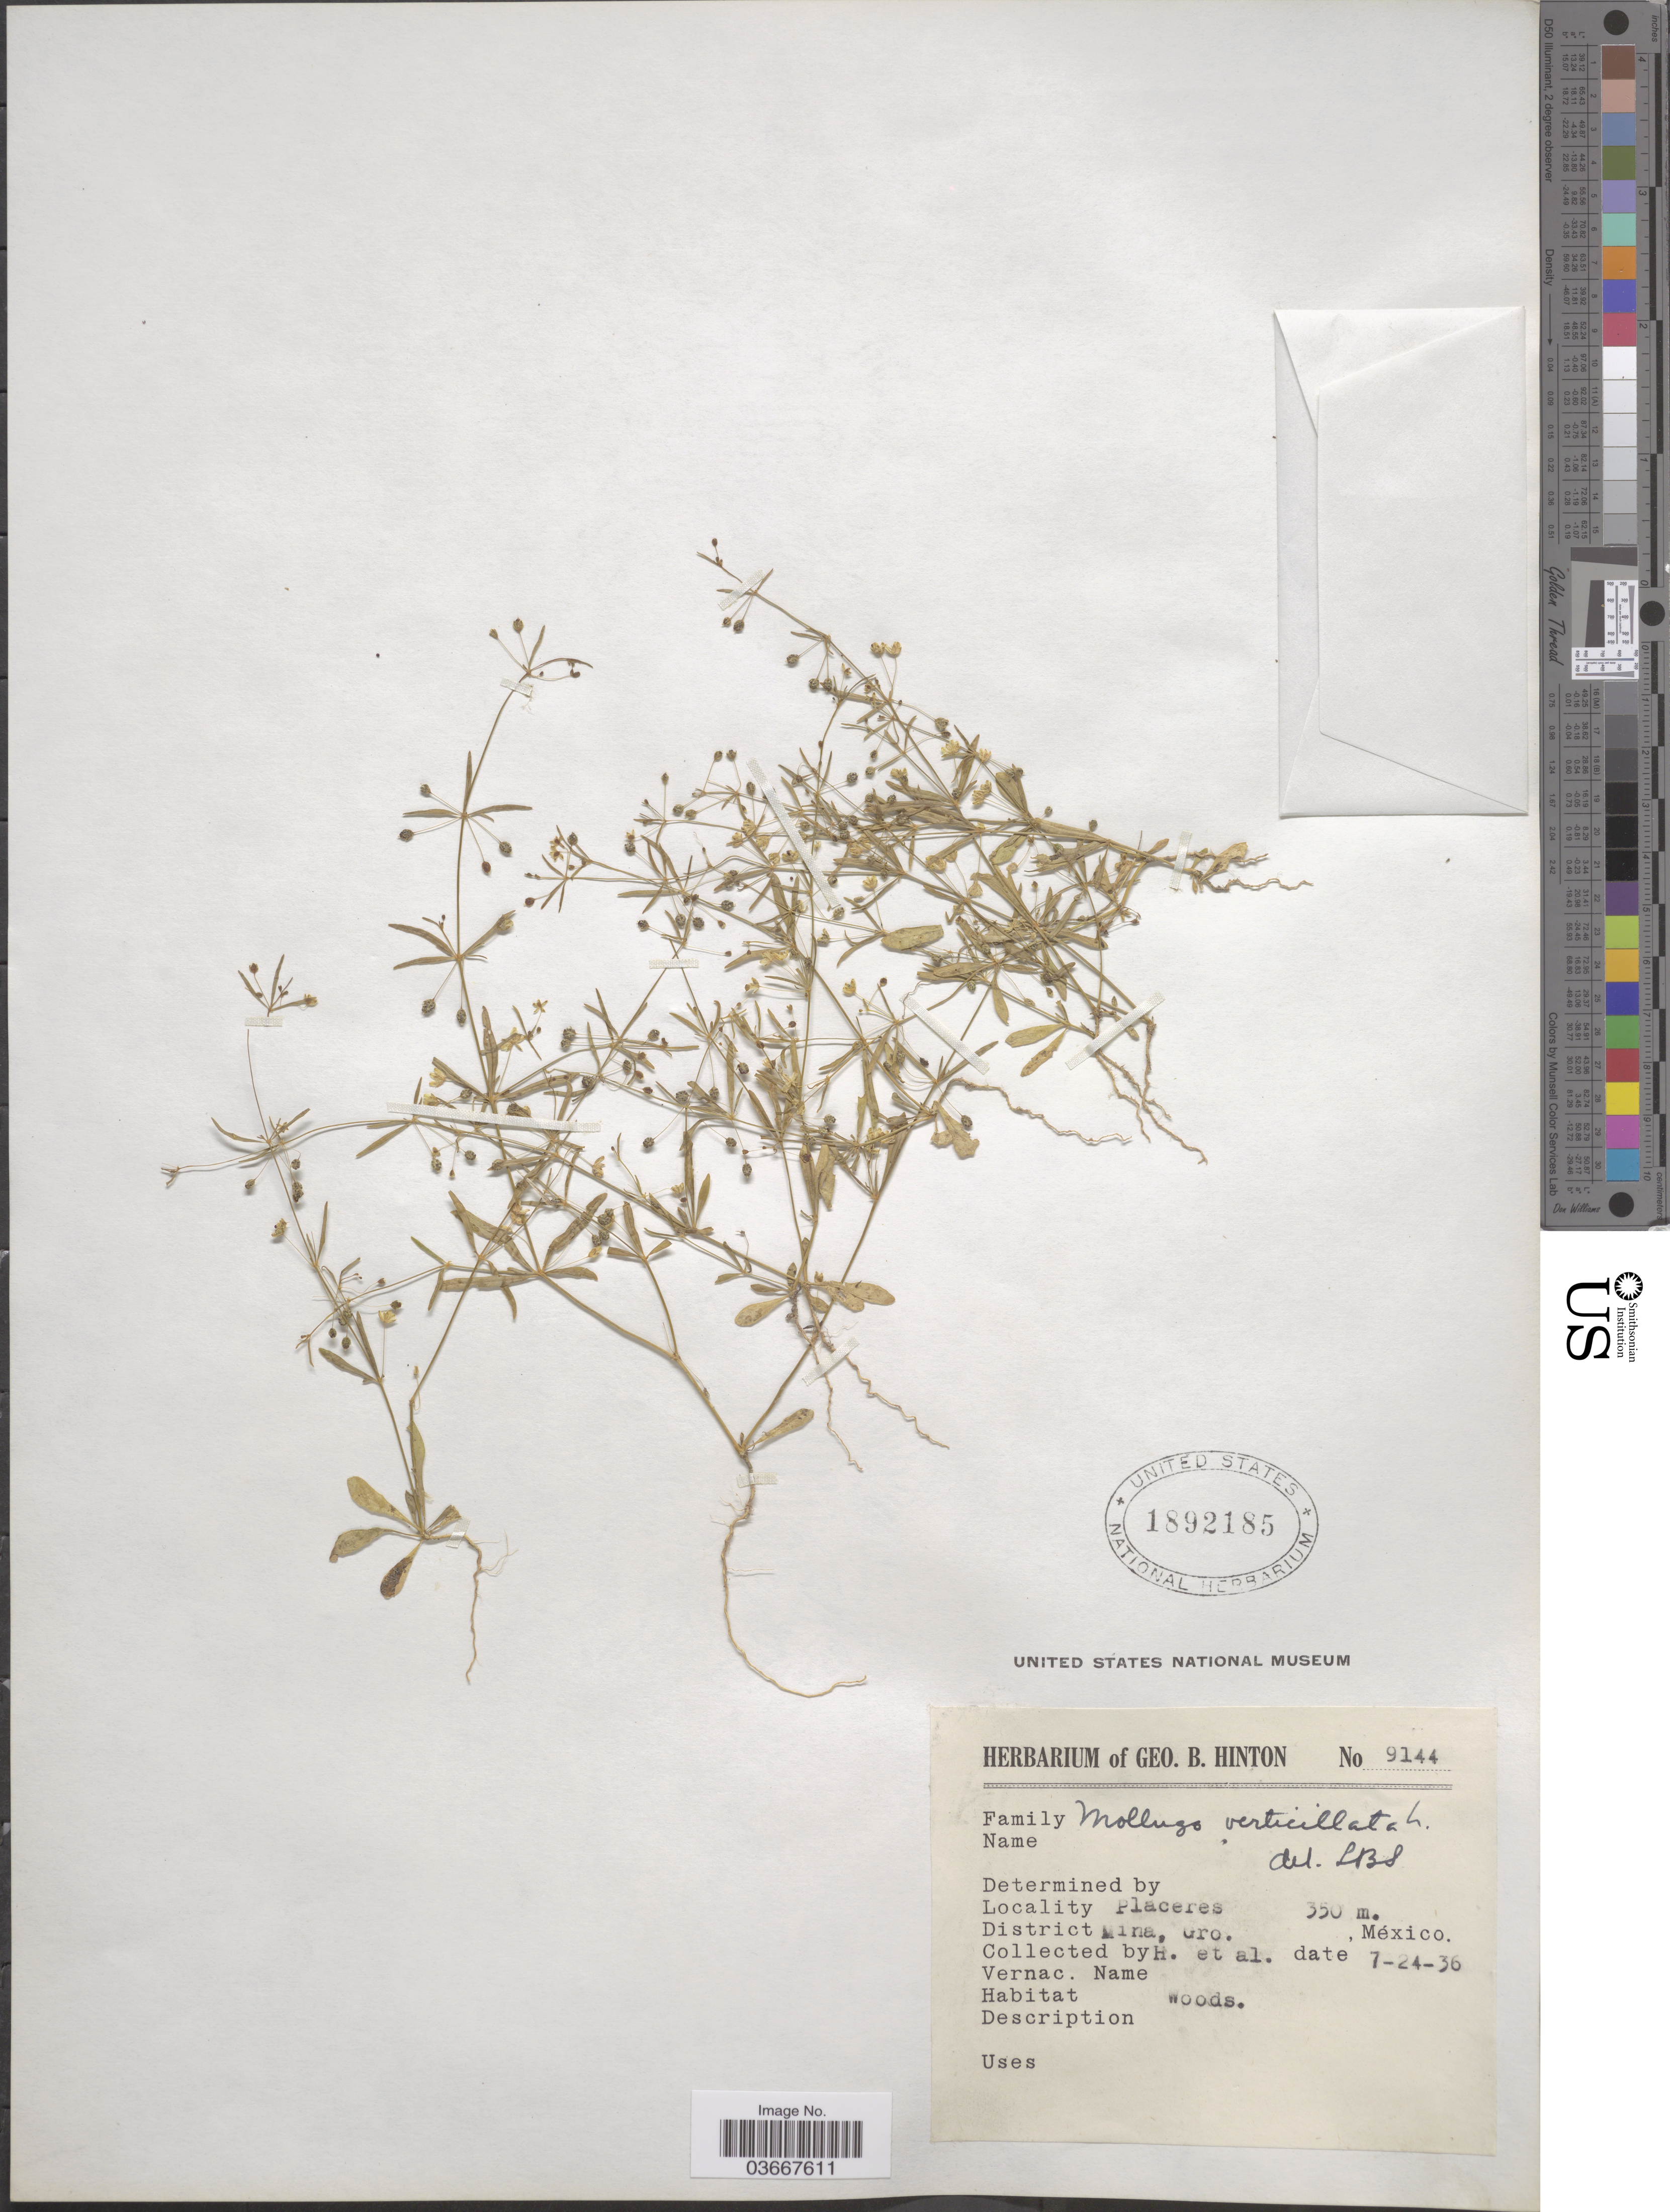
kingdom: Plantae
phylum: Tracheophyta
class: Magnoliopsida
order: Caryophyllales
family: Molluginaceae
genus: Mollugo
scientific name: Mollugo verticillata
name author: L.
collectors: G. B. Hinton & et al.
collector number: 9144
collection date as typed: Transcribed d/m/y: 24/7/36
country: Mexico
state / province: Guerrero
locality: Placeres, District Mina.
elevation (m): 350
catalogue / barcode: US 1892185